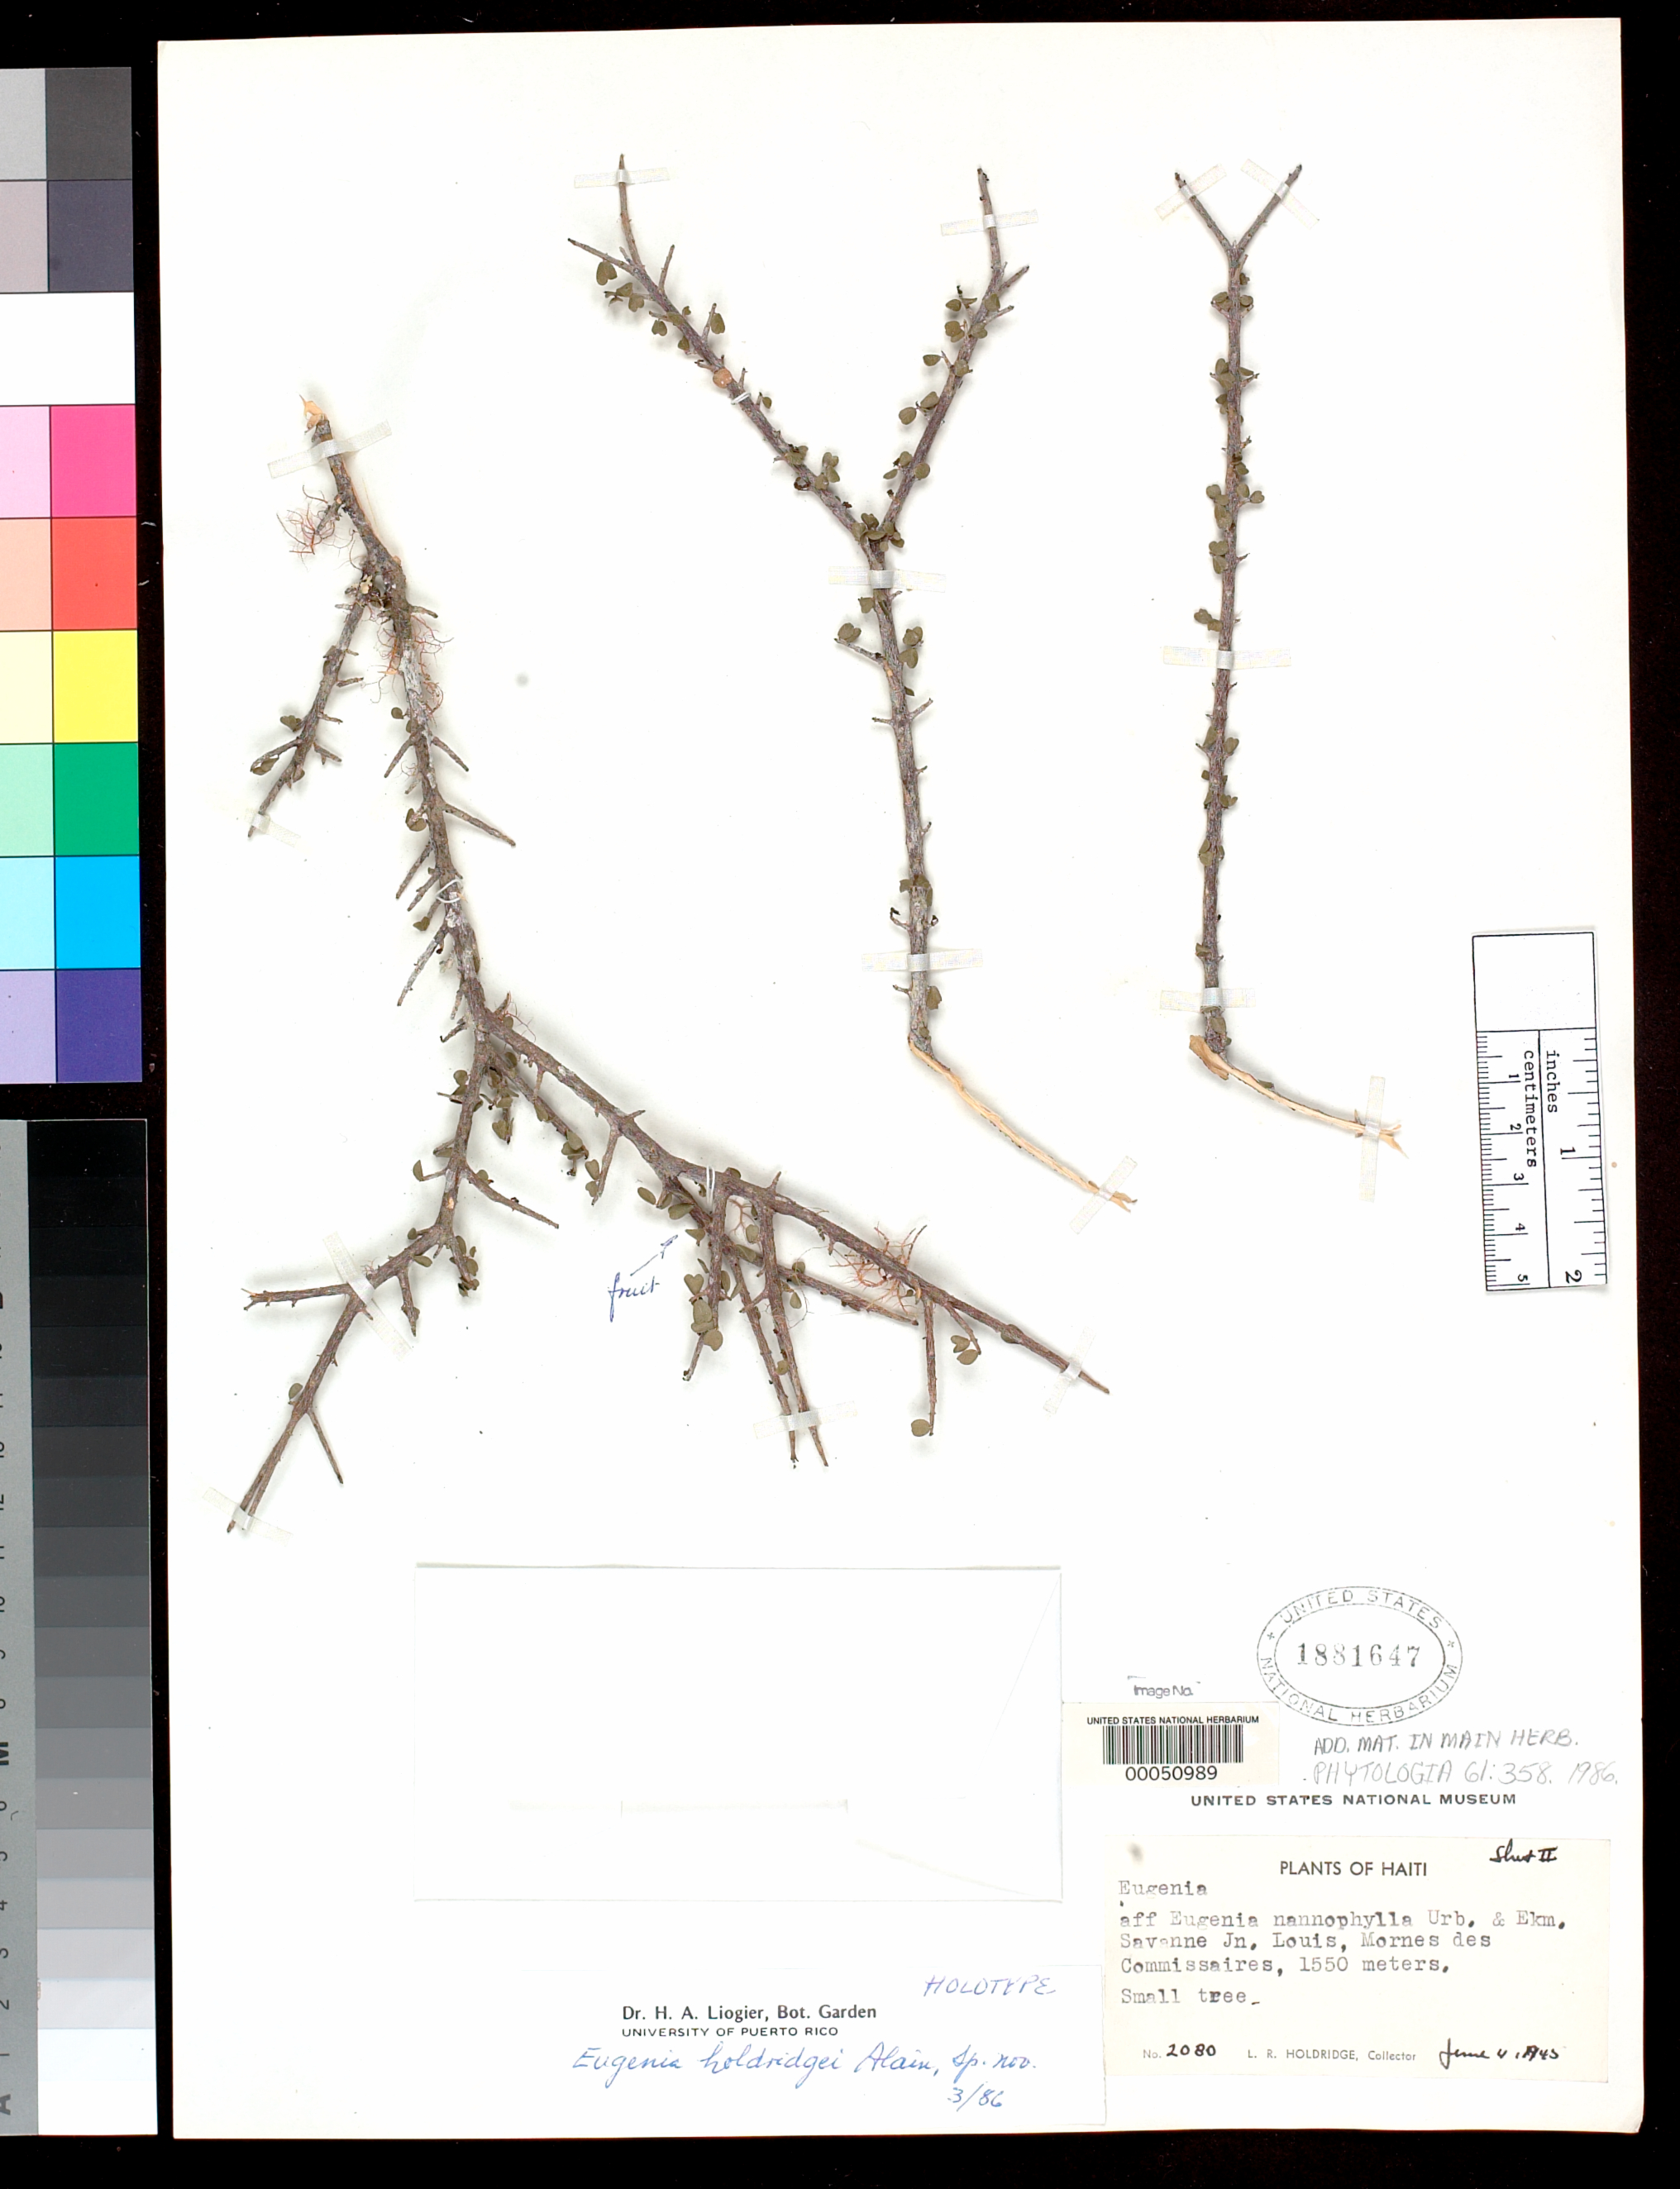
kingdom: Plantae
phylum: Tracheophyta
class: Magnoliopsida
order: Myrtales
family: Myrtaceae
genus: Eugenia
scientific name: Eugenia holdridgei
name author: Alain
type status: Holotype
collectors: L. Holdridge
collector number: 2080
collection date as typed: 04 Jun 1945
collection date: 1945-06-04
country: Haiti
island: Hispaniola Island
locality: Morne des Commissaires, Savenne Jean Luis.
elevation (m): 1550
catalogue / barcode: US 1881647